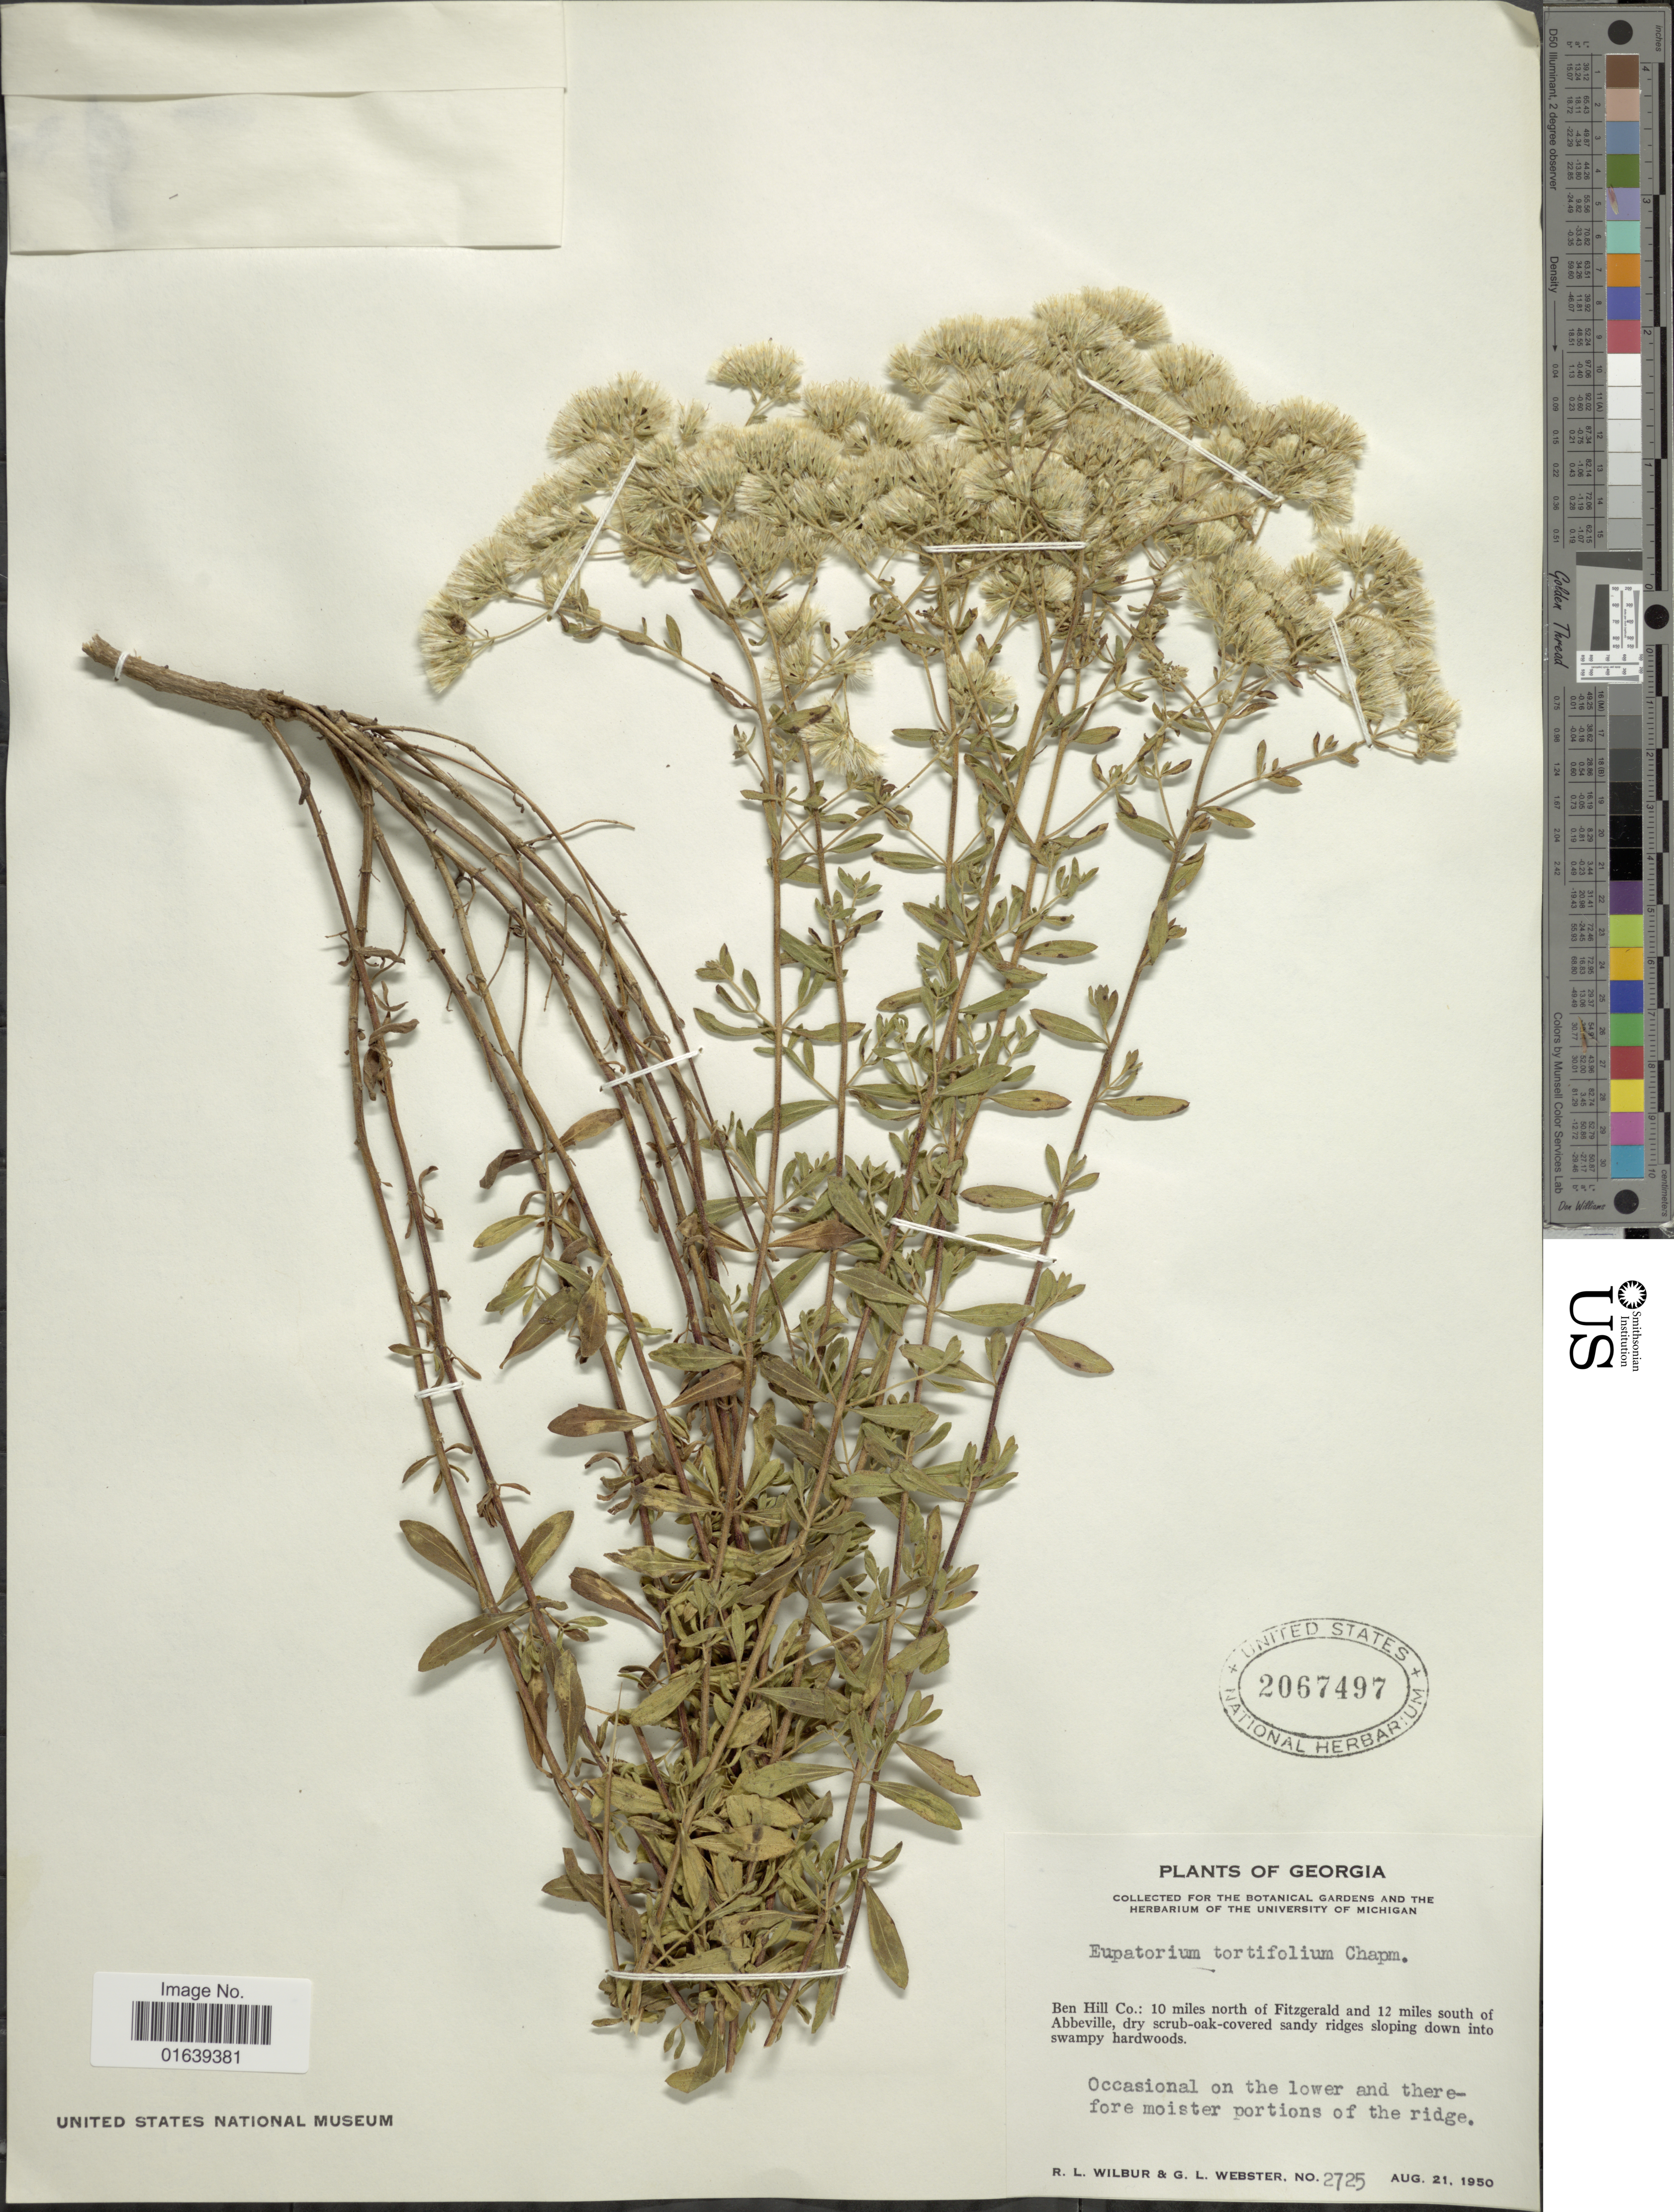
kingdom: Plantae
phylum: Tracheophyta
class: Magnoliopsida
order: Asterales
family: Asteraceae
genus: Eupatorium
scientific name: Eupatorium linearifolium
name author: Walter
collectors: R. L. Wilbur & G. L. Webster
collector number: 2725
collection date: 1950-08-21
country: United States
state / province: Georgia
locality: Georgia. Ben Hill Co.: 10 miles north of Fitsgerald and 12 miles south of Abbeville, dry scrub-oak-covered sandy ridges sloping down into swampy hardwoods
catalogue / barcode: US 2067497